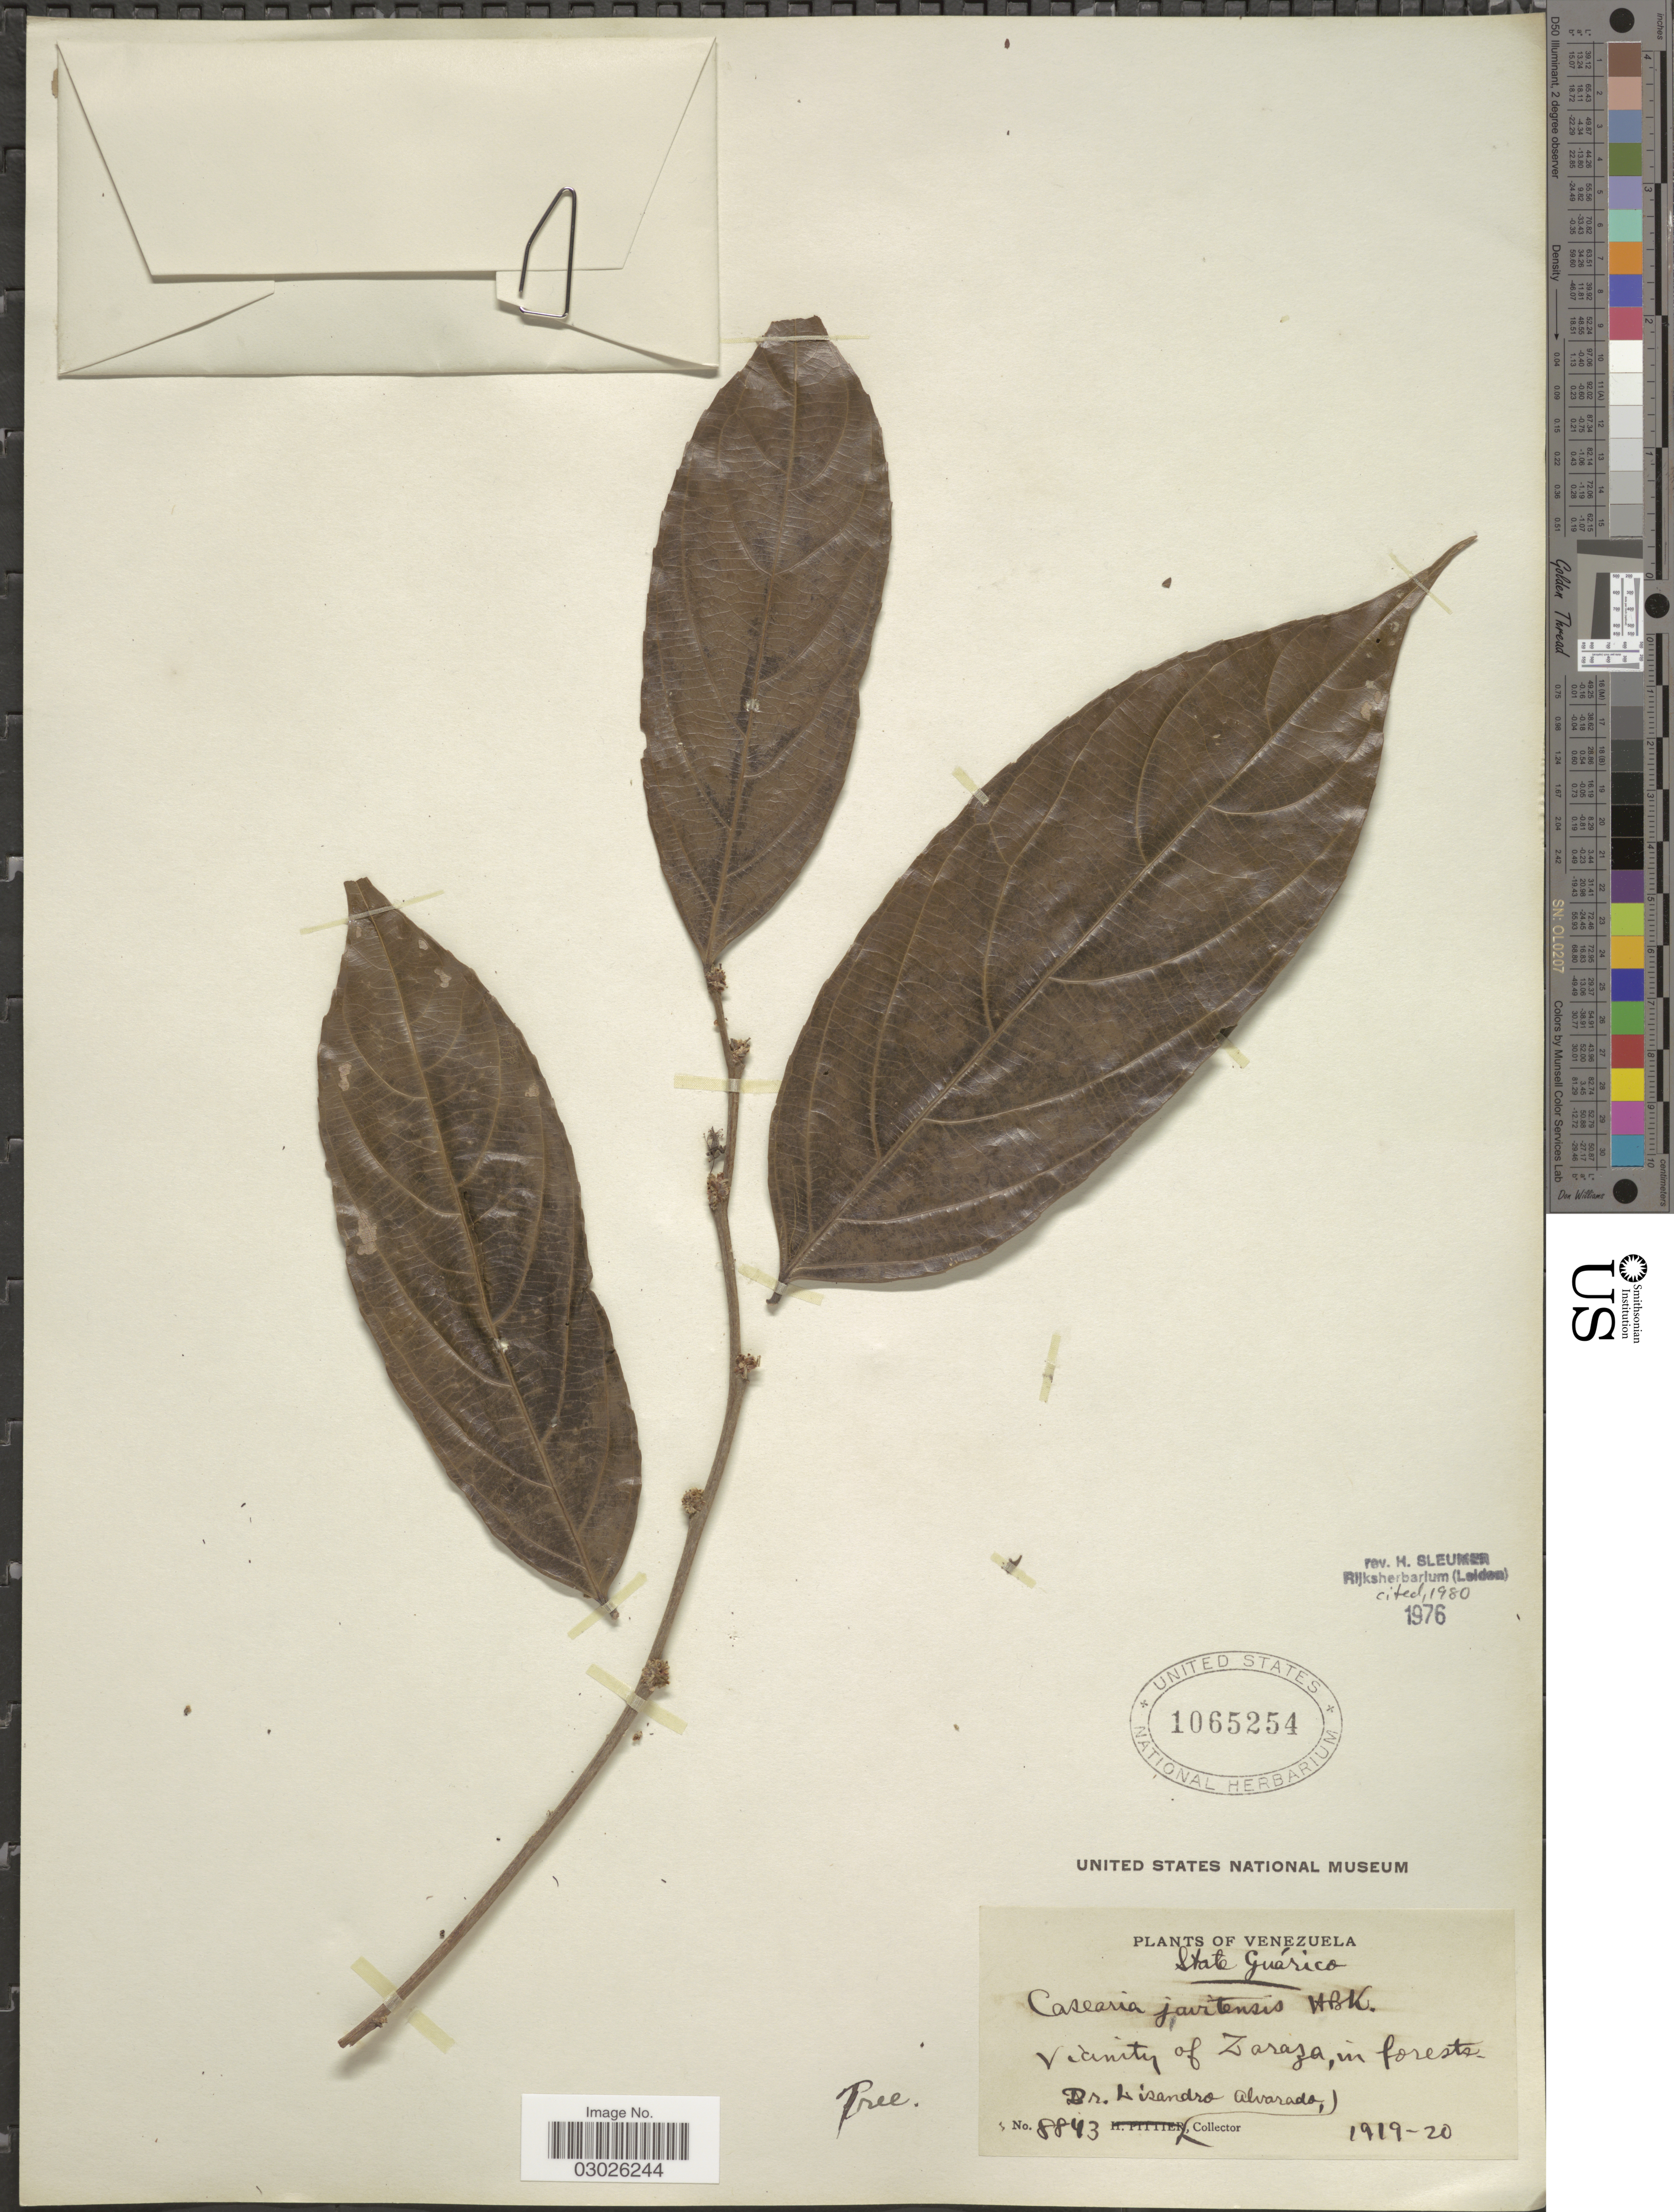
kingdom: Plantae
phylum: Tracheophyta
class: Magnoliopsida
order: Malpighiales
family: Salicaceae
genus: Piparea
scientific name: Piparea multiflora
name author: C.F. Gaertn.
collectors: L. Alvarado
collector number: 8843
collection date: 1919/1920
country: Venezuela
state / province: Guárico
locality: Vicinity of Zaraza, in forests.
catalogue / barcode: US 1065254